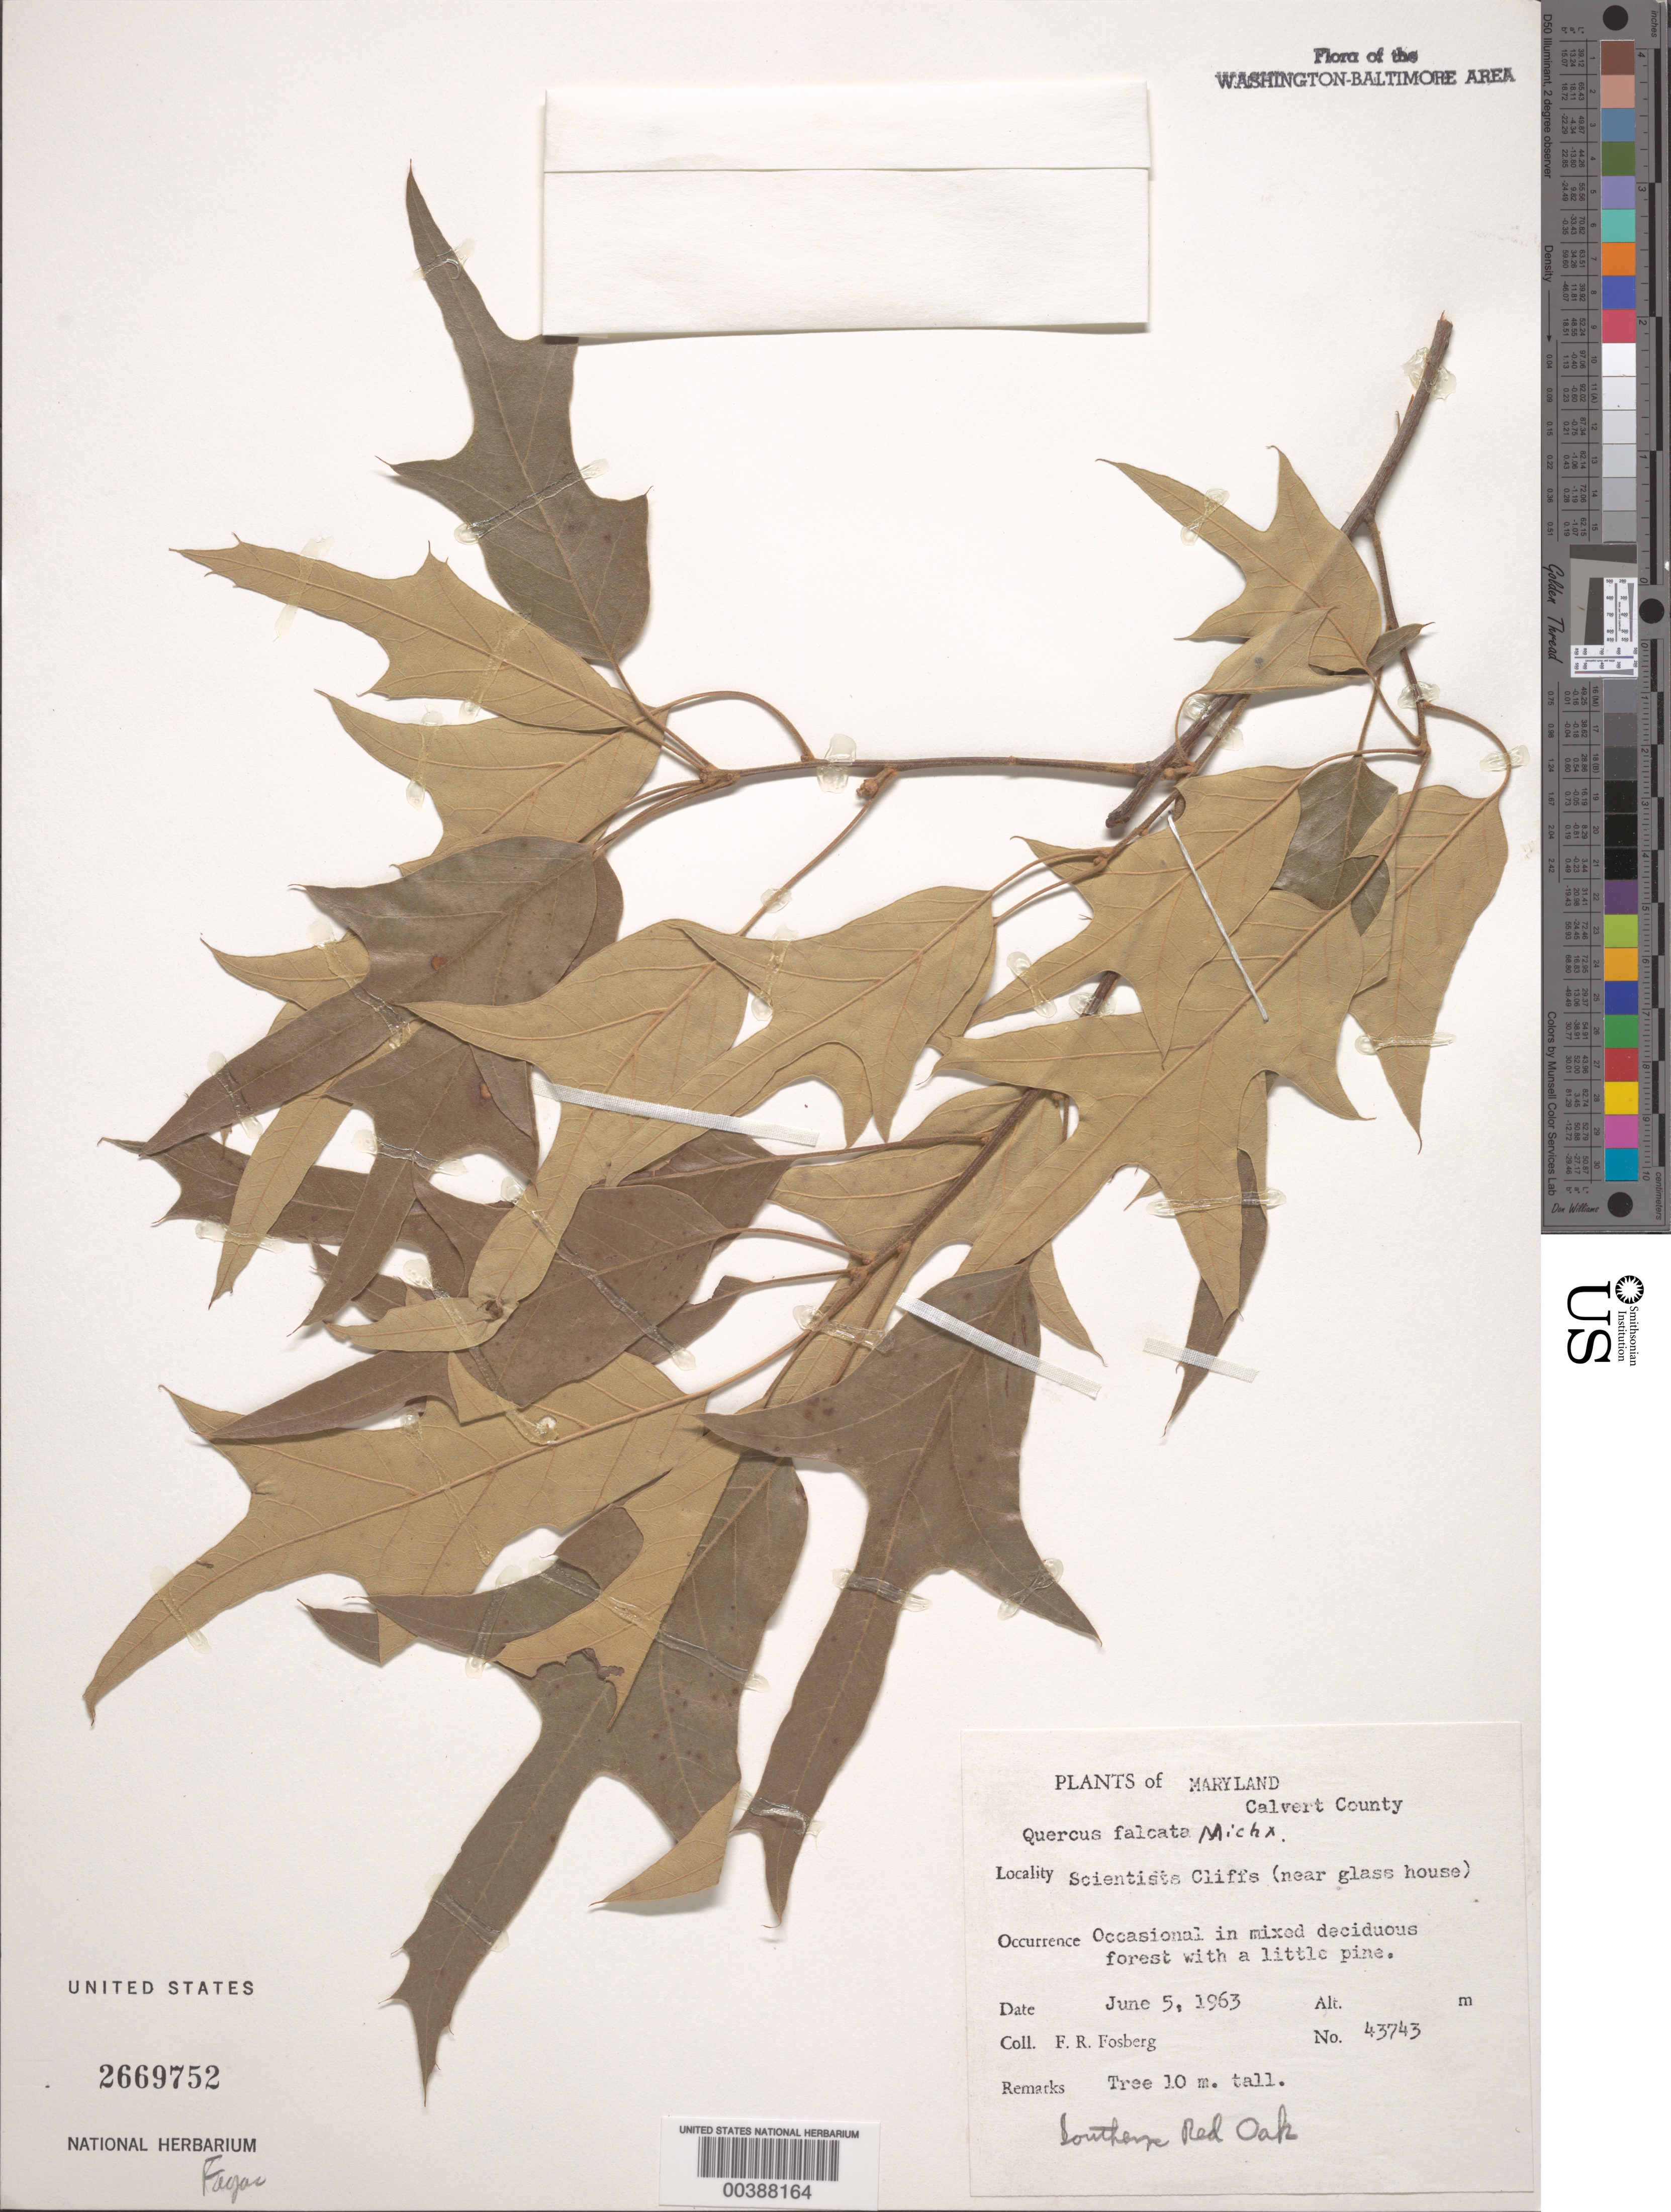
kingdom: Plantae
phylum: Tracheophyta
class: Magnoliopsida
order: Fagales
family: Fagaceae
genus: Quercus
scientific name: Quercus falcata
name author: Michx.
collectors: F. R. Fosberg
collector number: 43743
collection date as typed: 05 Jun 1963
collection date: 1963-06-05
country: United States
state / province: Maryland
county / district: Calvert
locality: Scientist Cliffs, near Glass House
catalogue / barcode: US 2669752